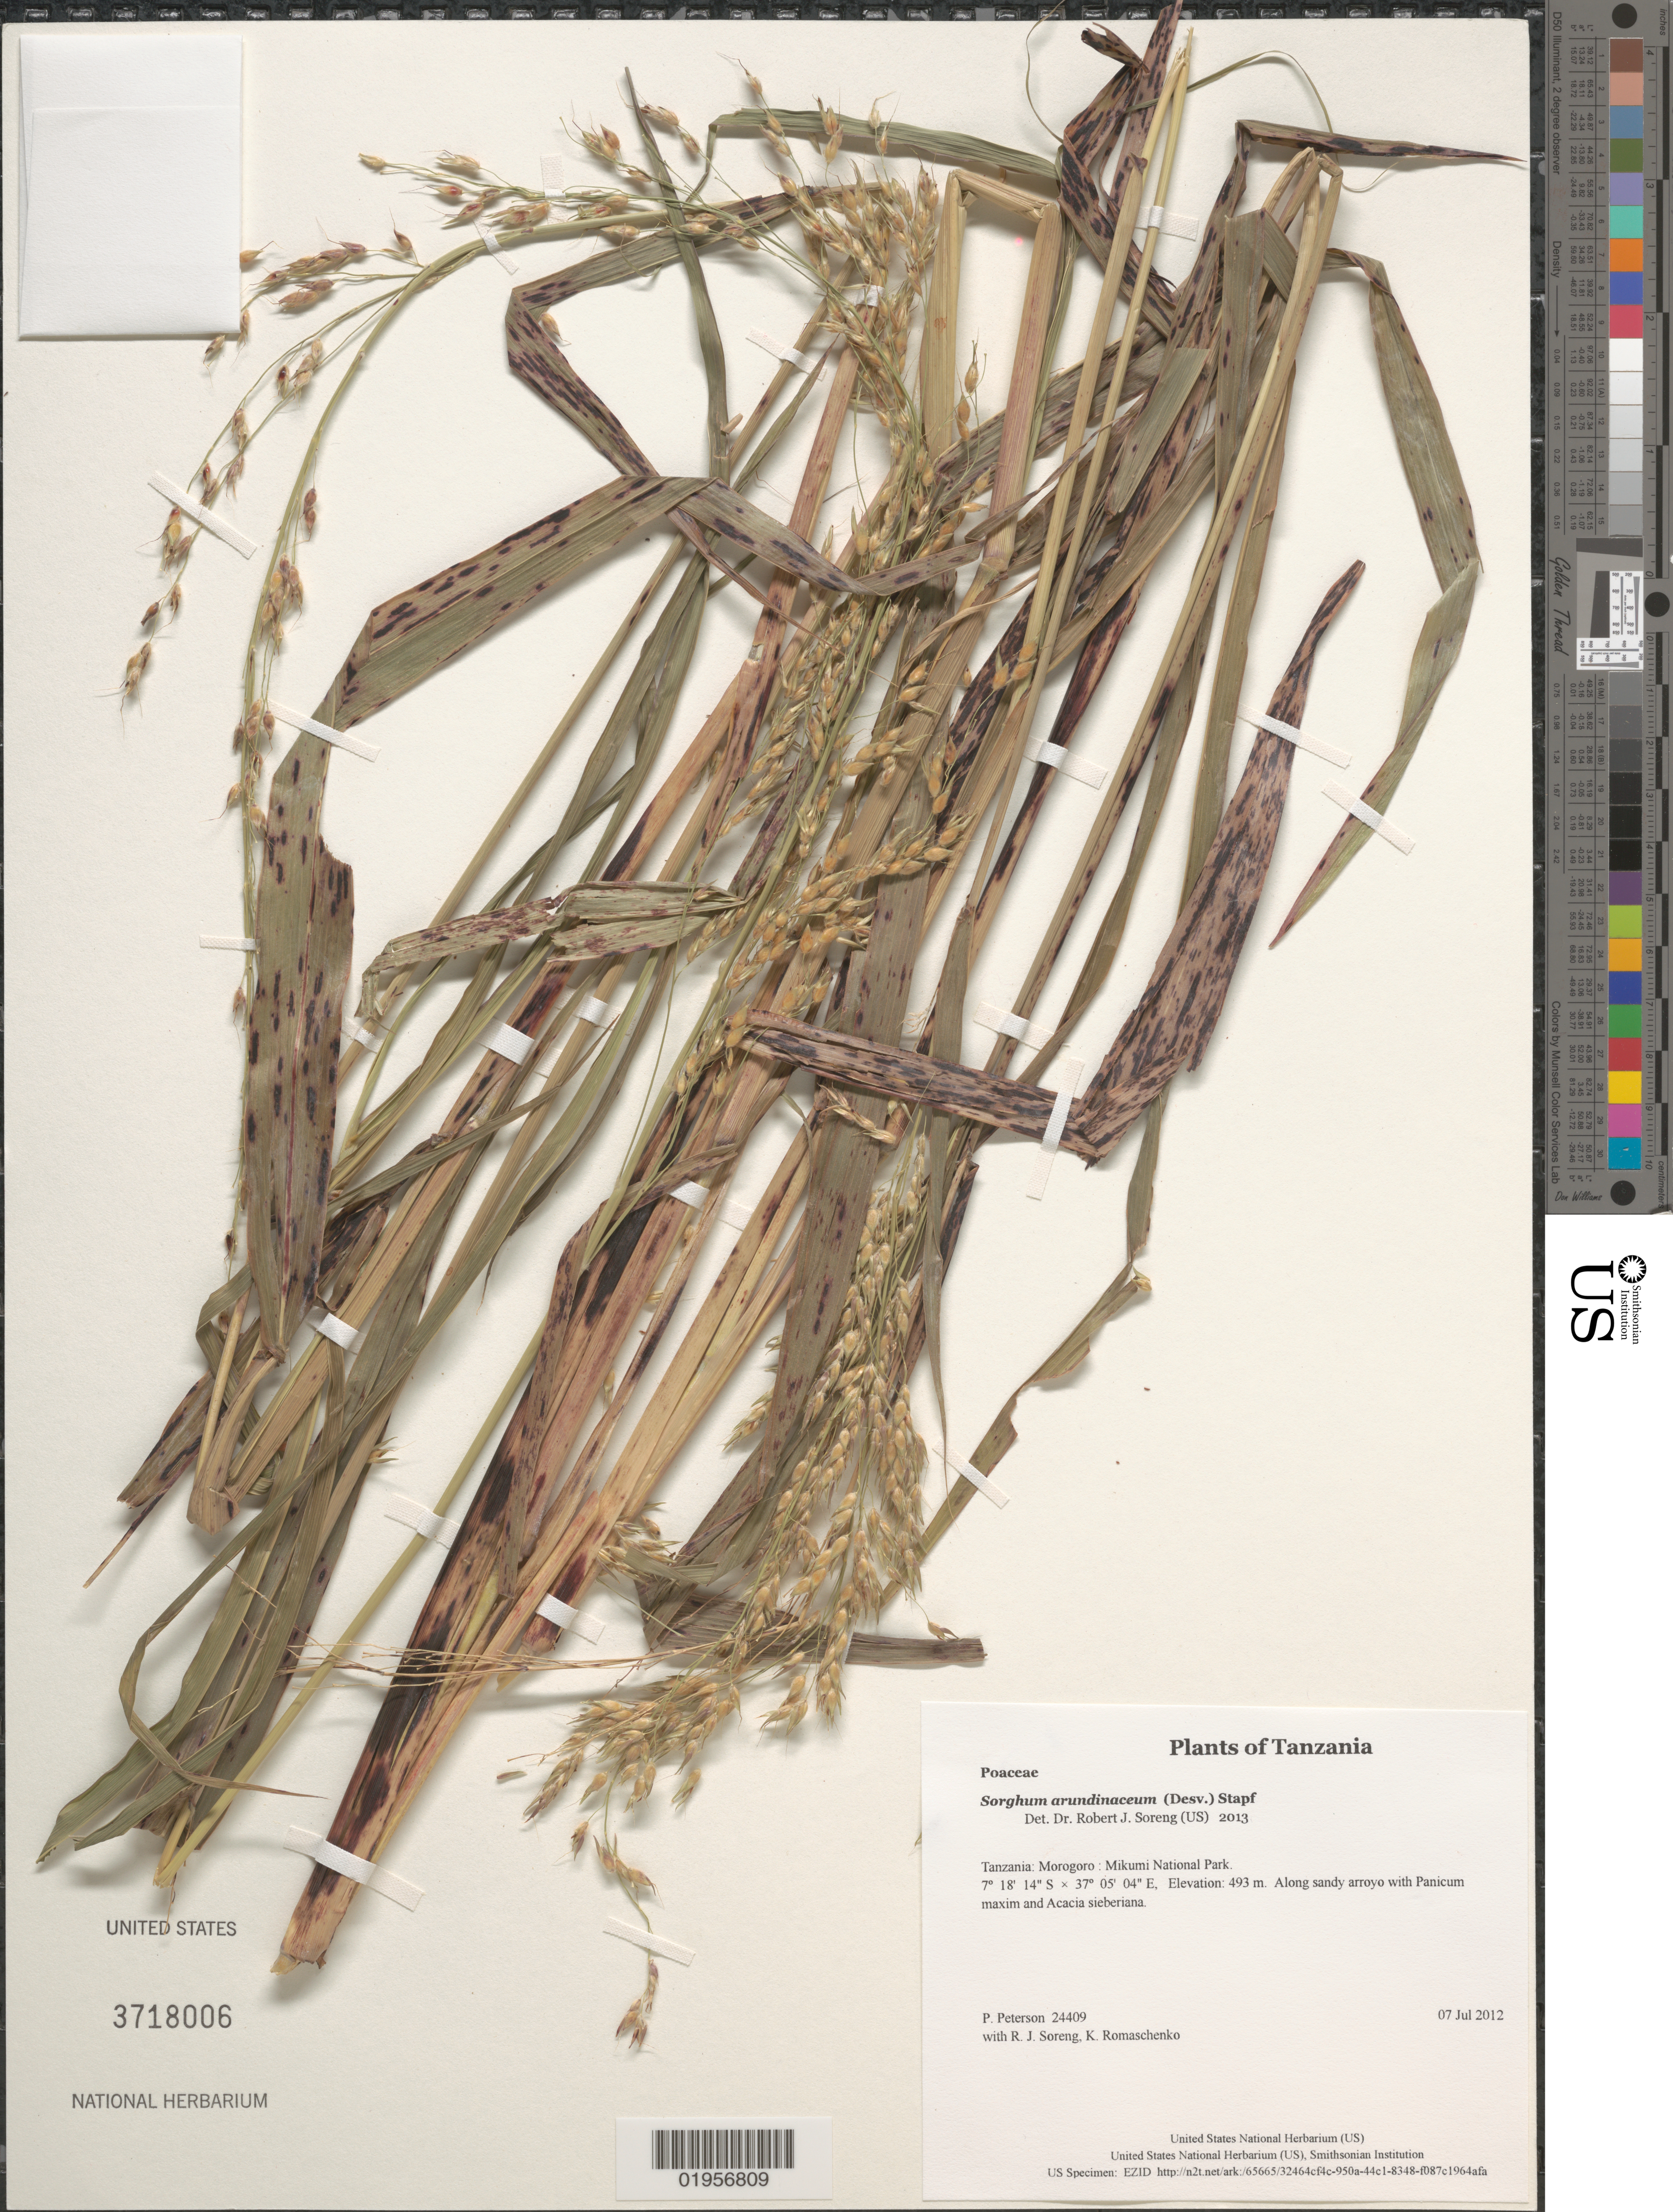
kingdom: Plantae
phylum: Tracheophyta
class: Liliopsida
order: Poales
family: Poaceae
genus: Sorghum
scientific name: Sorghum arundinaceum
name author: (Desv.) Stapf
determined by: Soreng, Robert J., Research Associate (BOT), Smithsonian Institution - National Museum of Natural History (UNITED STATES)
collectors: P. M. Peterson, R. J. Soreng & K. Romaschenko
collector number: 24409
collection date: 2012-07-07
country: Tanzania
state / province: Morogoro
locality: Mikumi National Park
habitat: Along sandy arroyo with Panicum maxim and Acacia sieberiana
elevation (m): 493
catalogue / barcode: US 3718006